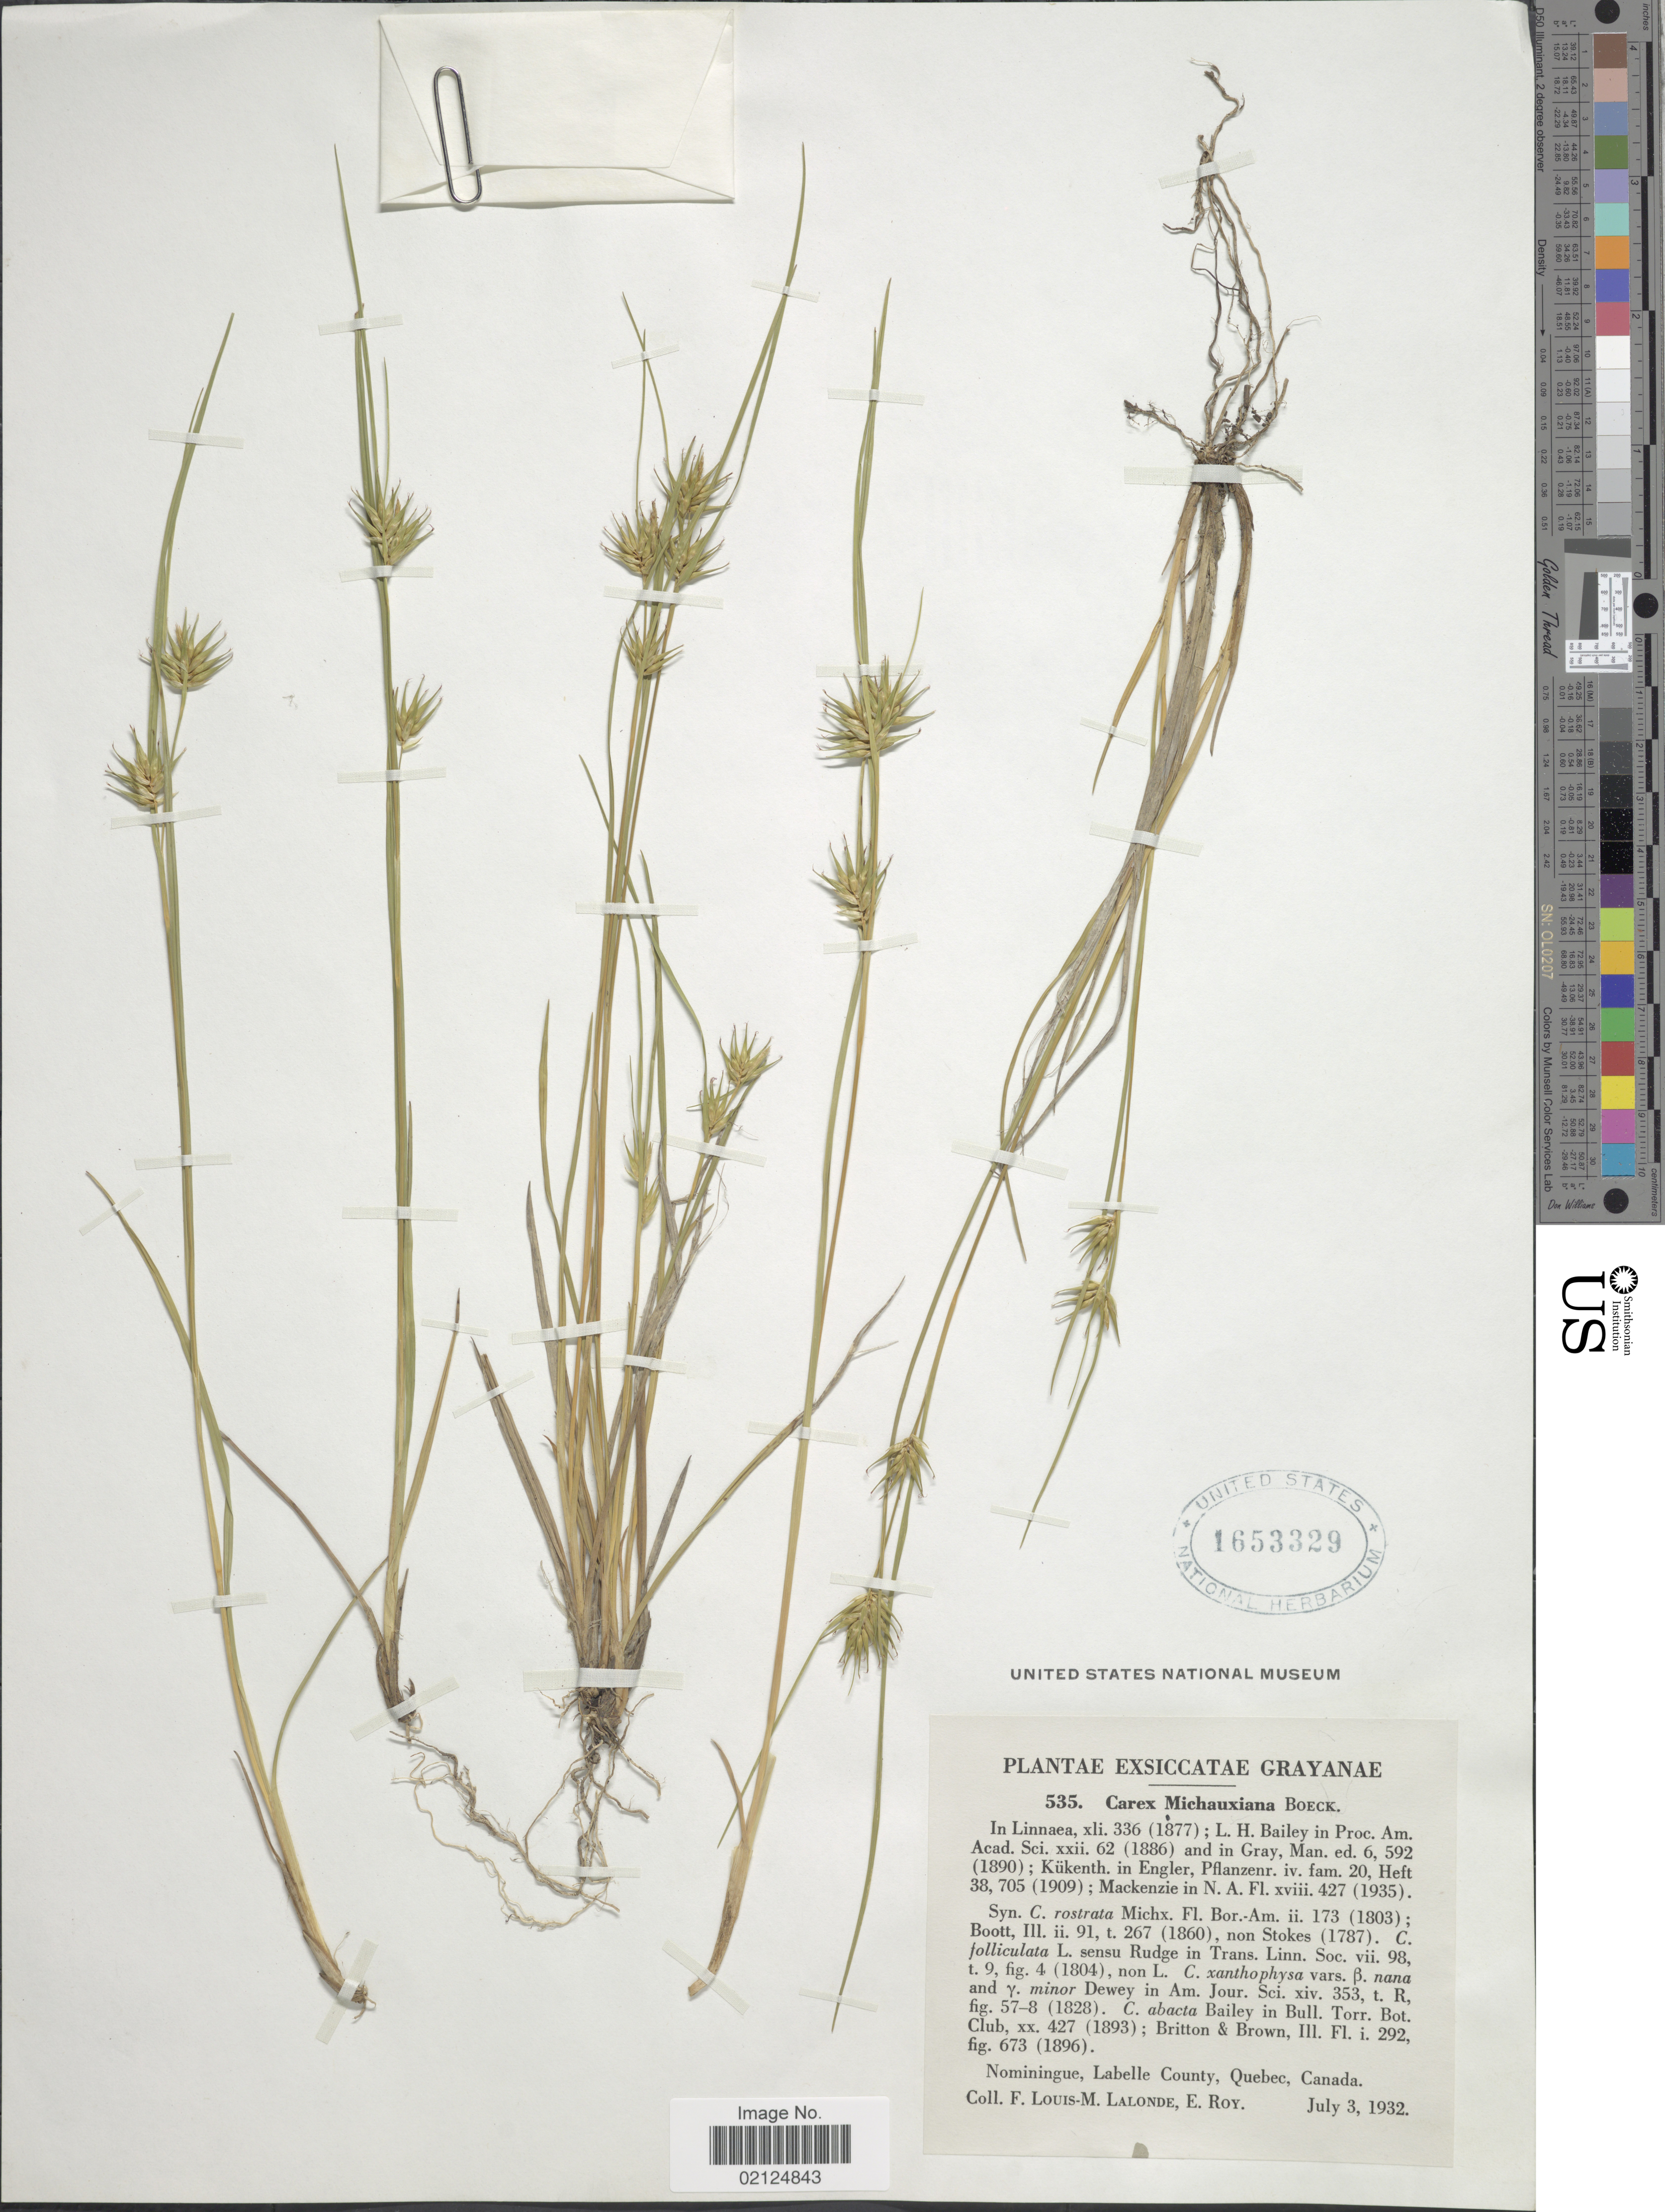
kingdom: Plantae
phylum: Tracheophyta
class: Liliopsida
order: Poales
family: Cyperaceae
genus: Carex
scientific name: Carex michauxiana subsp. michauxiana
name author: Boeckeler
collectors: L.-M. LaLonde & E. Roy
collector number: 535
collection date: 1932-07-03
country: Canada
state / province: Quebec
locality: Nominingue, Labelle County, Grayanae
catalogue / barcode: US 1653329